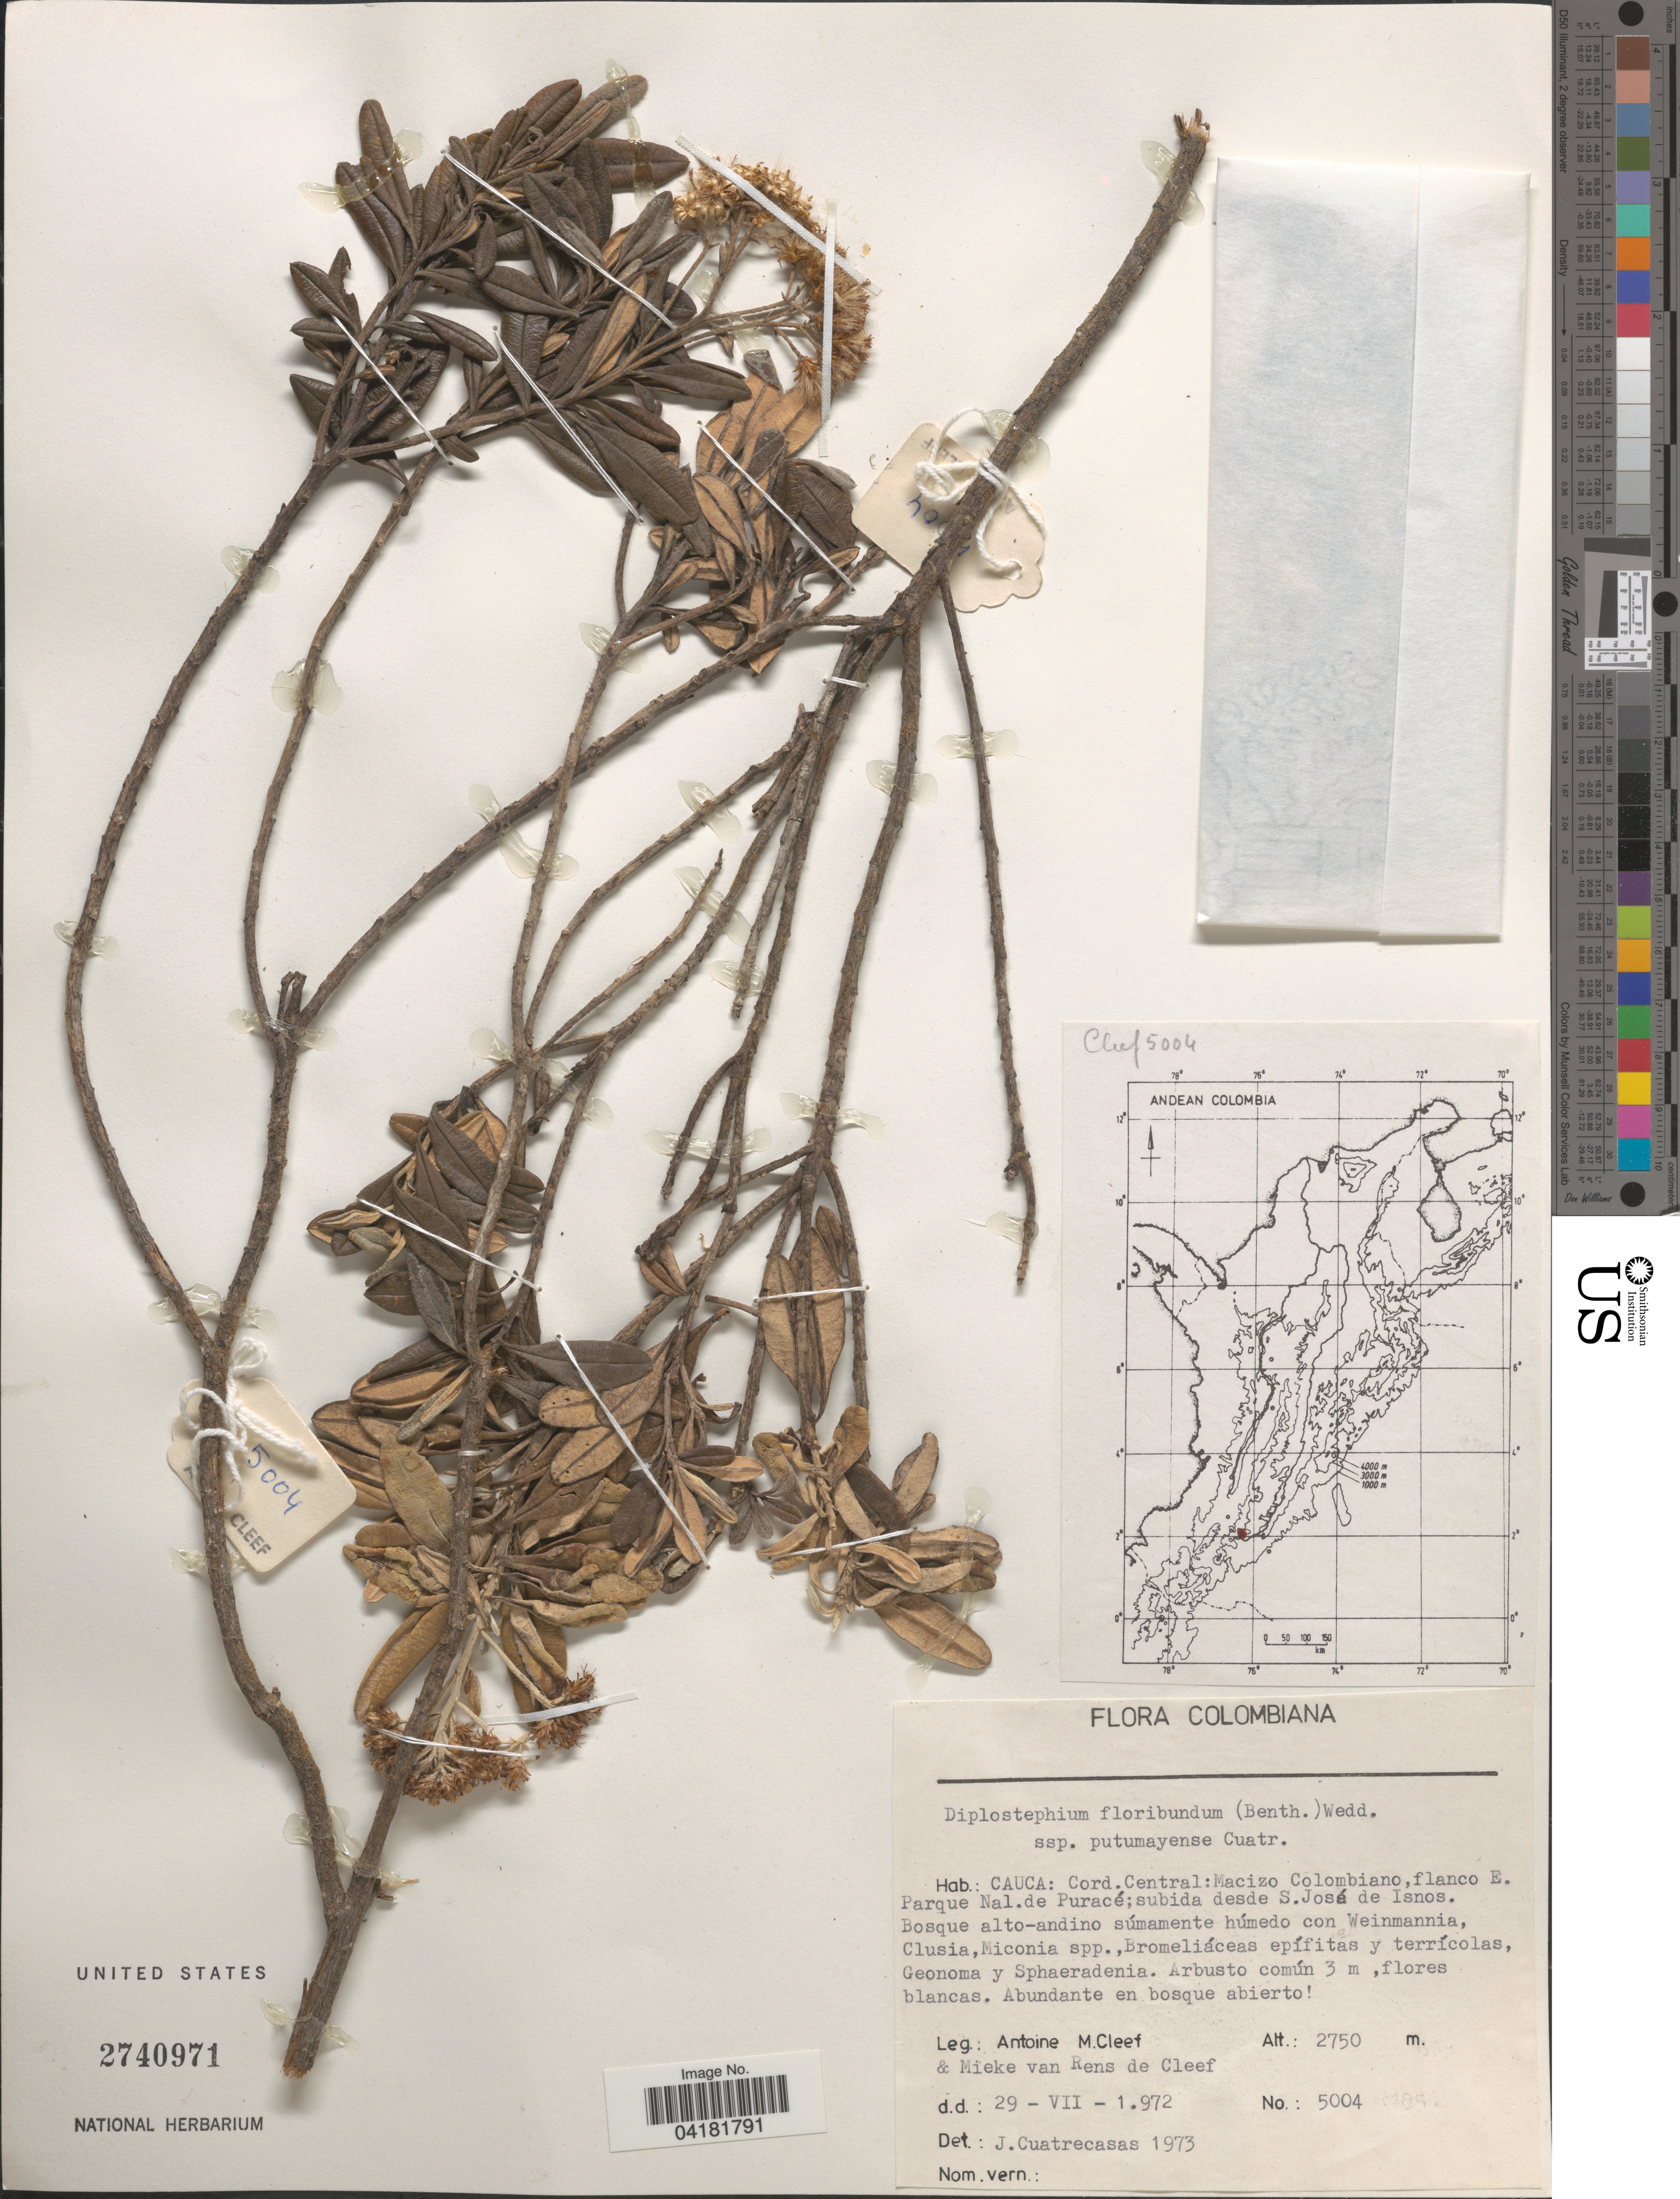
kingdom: Plantae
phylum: Tracheophyta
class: Magnoliopsida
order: Asterales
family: Asteraceae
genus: Linochilus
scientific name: Linochilus floribundus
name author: Benth.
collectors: A. M. Cleef & A. M. van Rens de Cleef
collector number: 5004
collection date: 1972-07-29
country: Colombia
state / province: Cauca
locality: Colombiana. Cord. Central: Macizo Colombiano, flanco E. Parque Nal. de Puracé; subida desde S. José de Isnos.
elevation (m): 2750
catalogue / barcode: US 2740971